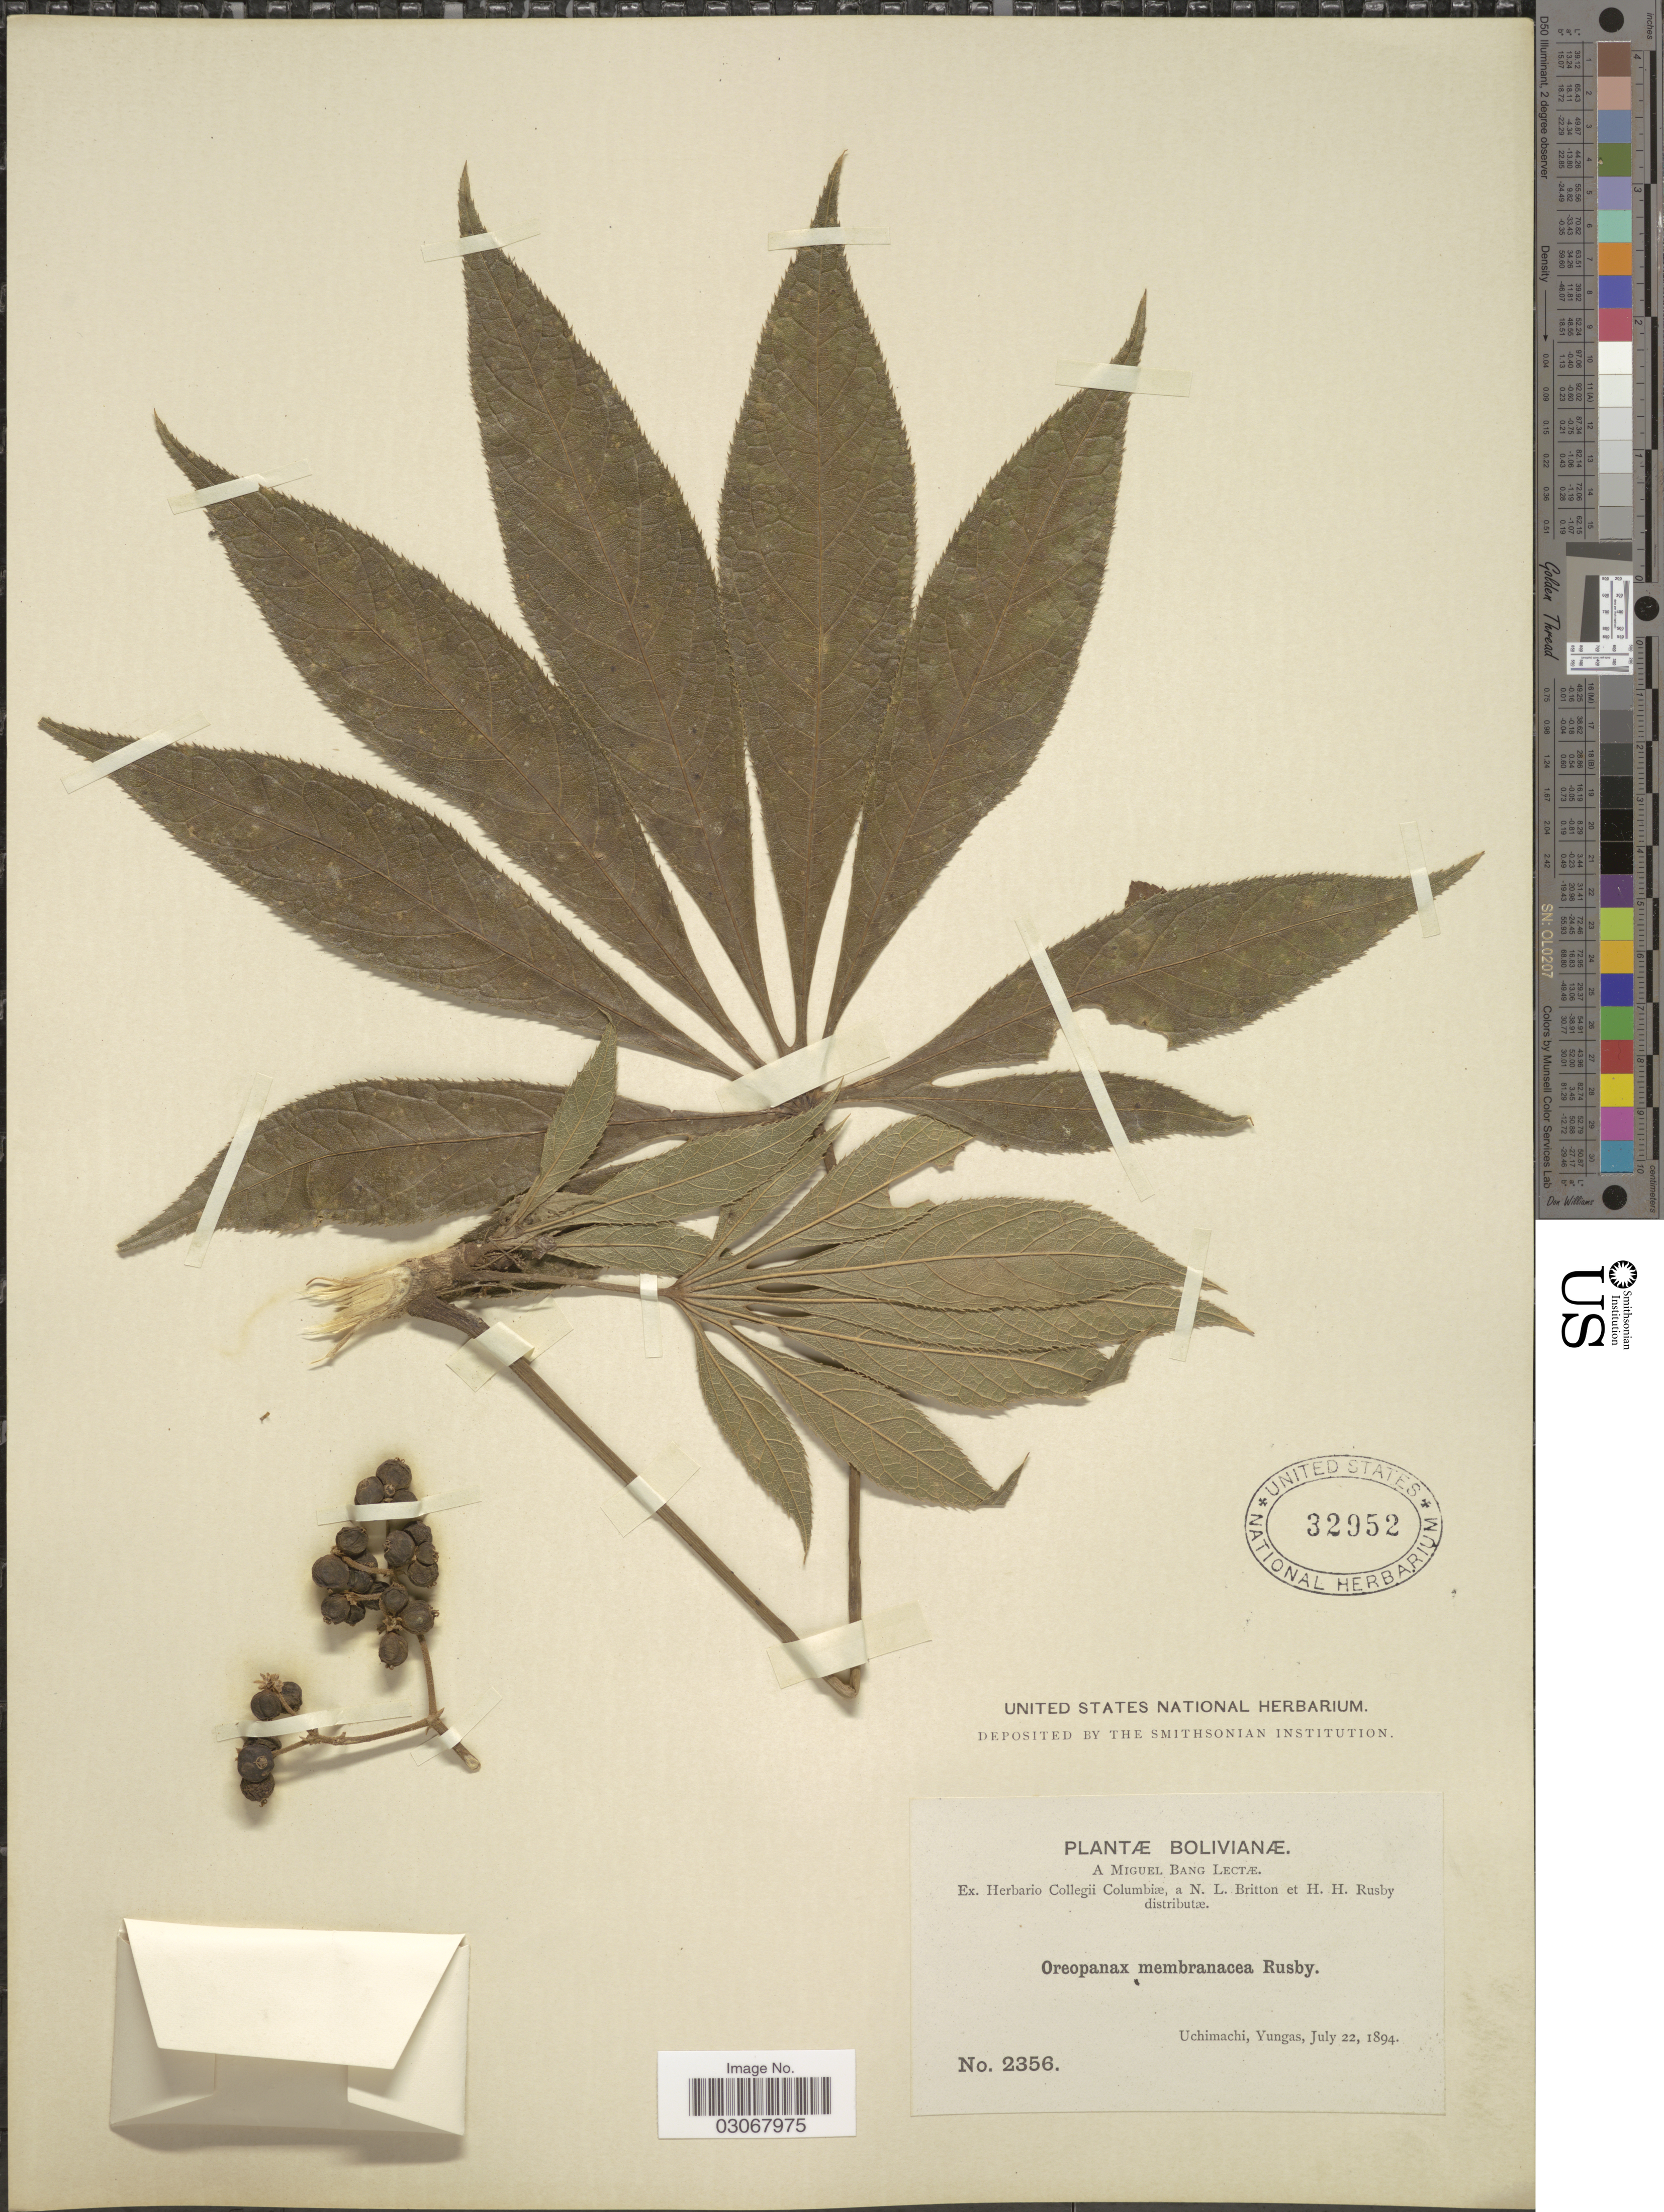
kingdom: Plantae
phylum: Tracheophyta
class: Magnoliopsida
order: Apiales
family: Araliaceae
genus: Oreopanax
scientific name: Oreopanax membranaceus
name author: Rusby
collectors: M. Bang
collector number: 2356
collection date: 1894-07-22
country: Bolivia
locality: Bolivianæ. Uchimachi, Yungas.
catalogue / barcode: US 32952